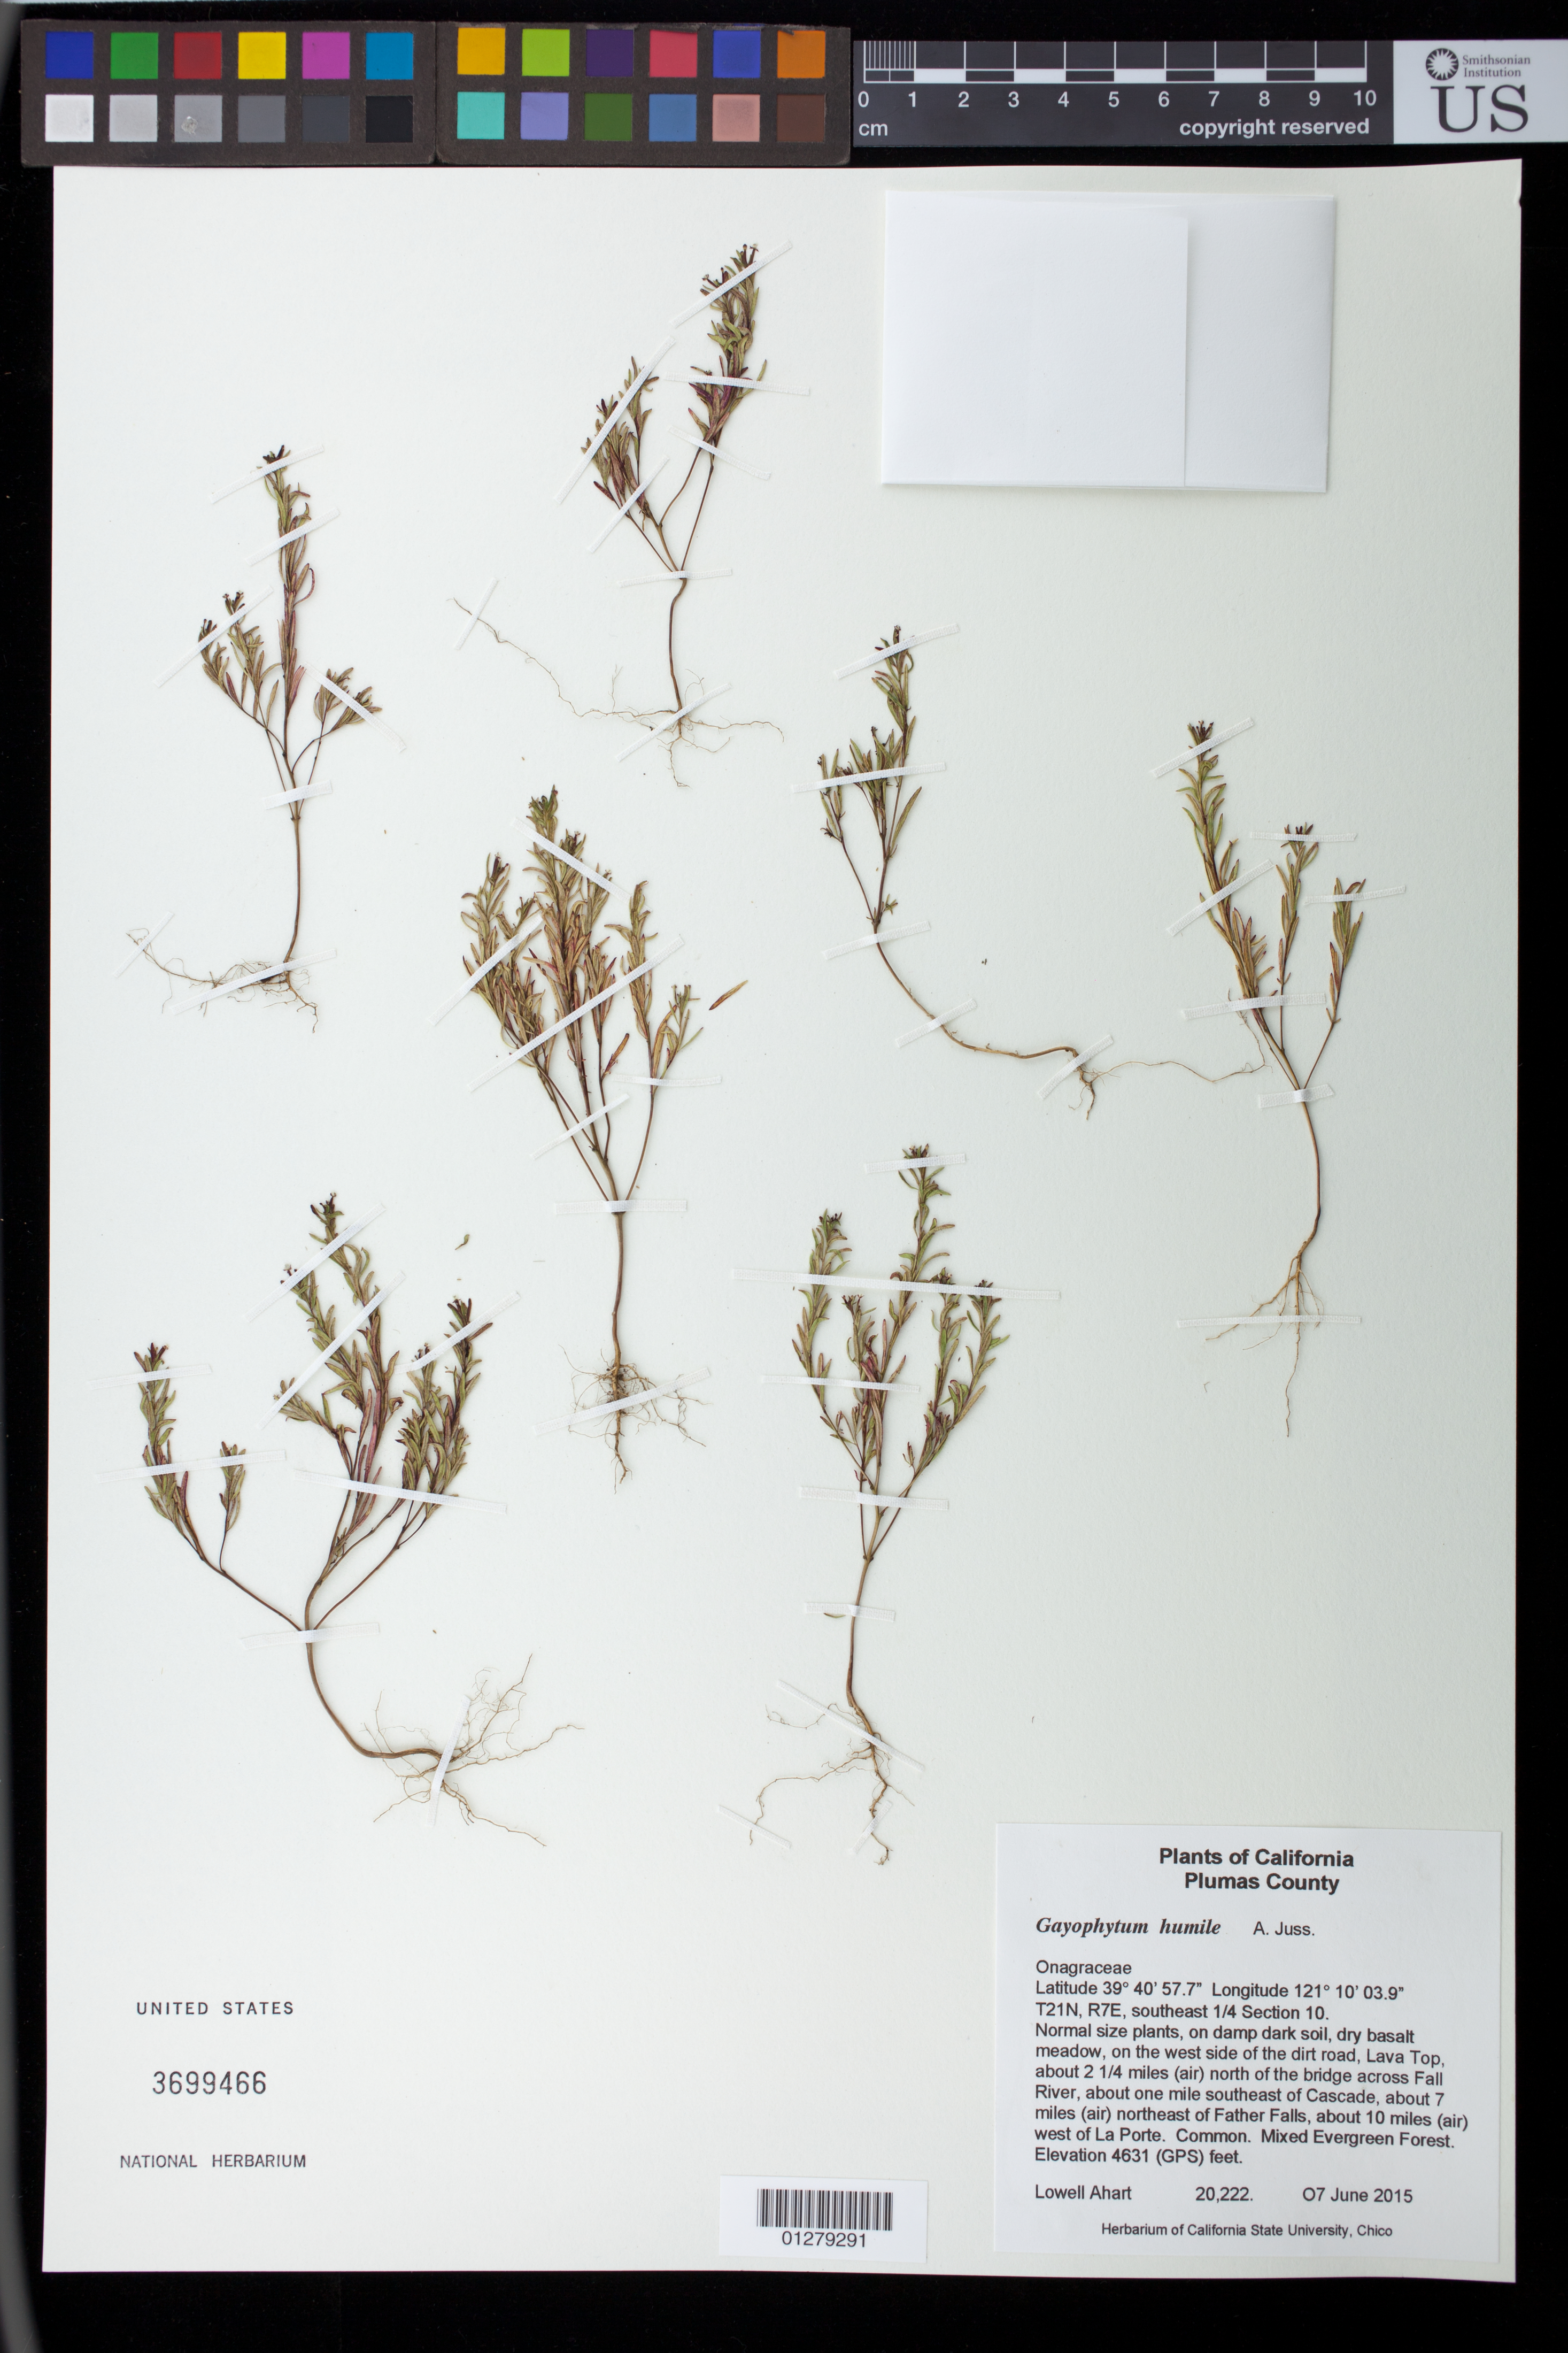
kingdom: Plantae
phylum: Tracheophyta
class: Magnoliopsida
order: Myrtales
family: Onagraceae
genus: Gayophytum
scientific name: Gayophytum humile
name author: A. Juss.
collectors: L. Ahart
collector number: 20222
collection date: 2015-06-07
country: United States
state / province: California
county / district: Plumas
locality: About 80 yards west of the dirt road, Lava Top, about 2 1/4 miles (air) north of the bridge across Fall River, about one mile southeast of Cascade, about 7 miles (air) northeast of Father Falls, about 10 miles (air) west of La Porte.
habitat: Mountain meadow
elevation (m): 1412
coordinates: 39 40 57.7 N, 121 10 3.9 W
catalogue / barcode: US 3699466